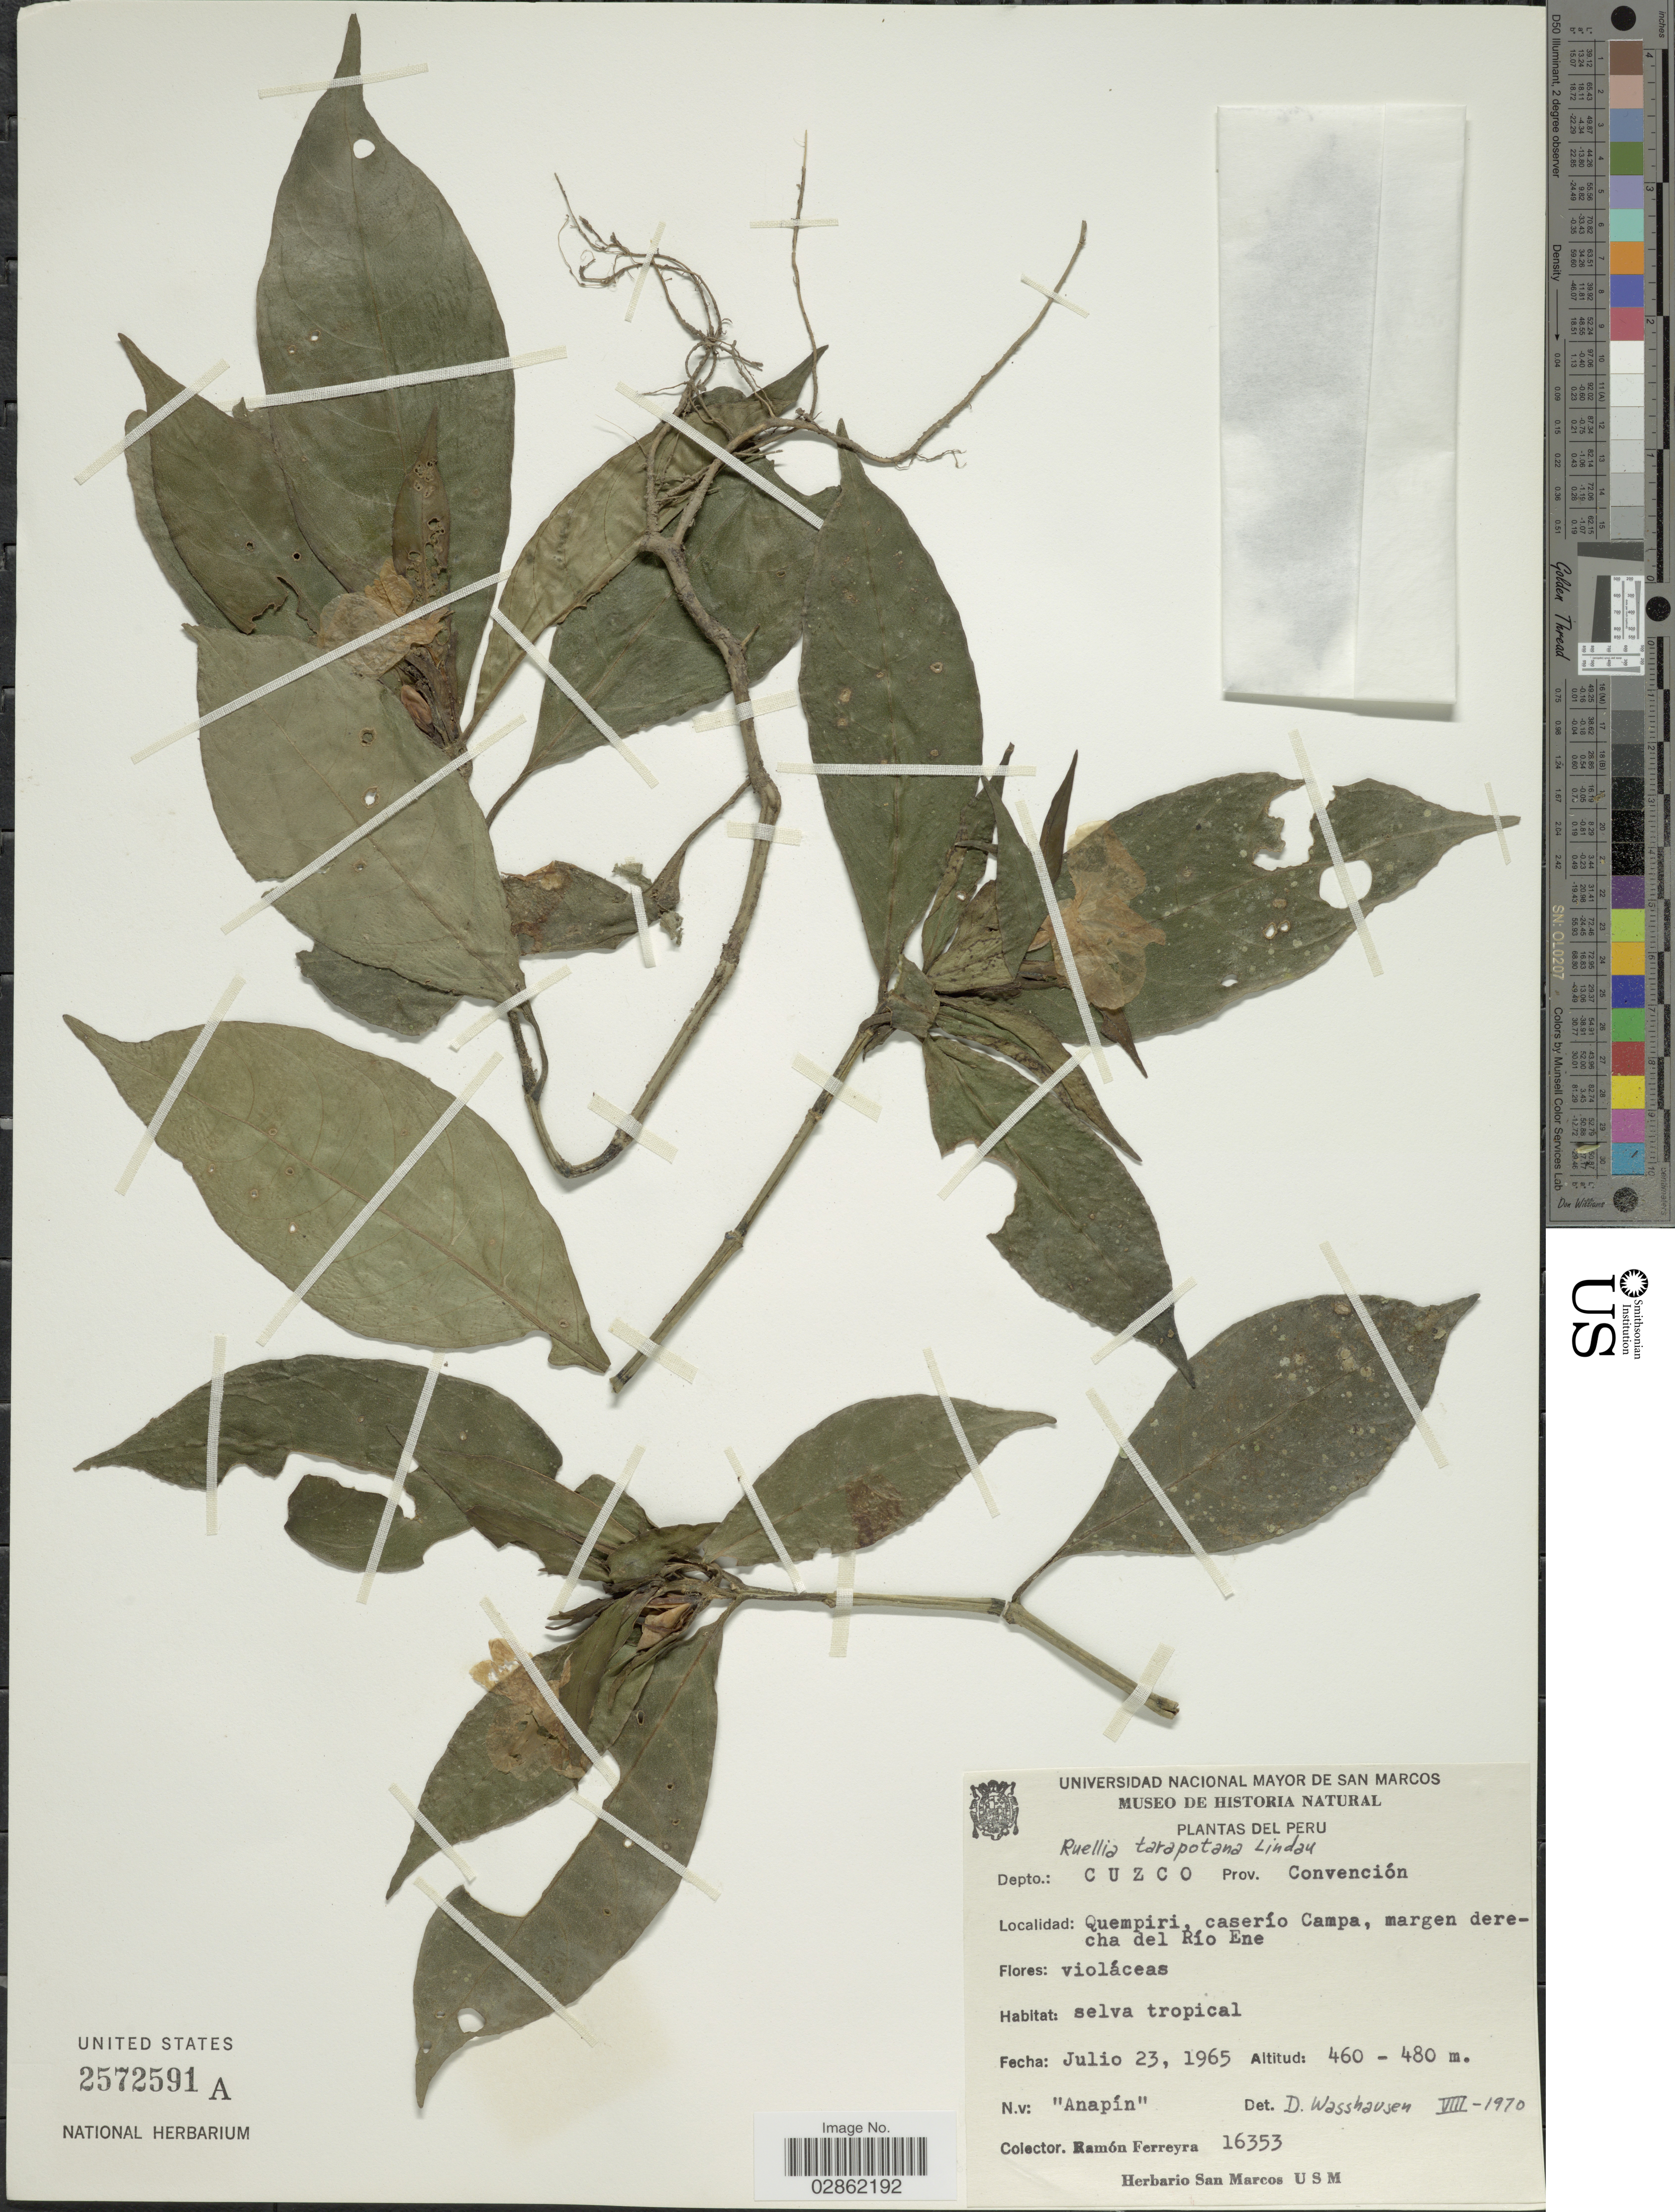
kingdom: Plantae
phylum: Tracheophyta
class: Magnoliopsida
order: Lamiales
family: Acanthaceae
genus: Ruellia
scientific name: Ruellia tarapotana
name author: Lindau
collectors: R. A. Ferreyra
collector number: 16353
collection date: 1965-07-23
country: Peru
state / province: Cusco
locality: Depto. Cuzco, Prov. Convención, Quempiri, caserío Campa, margen derecha del Río Ene.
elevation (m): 460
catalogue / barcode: US 2572591A